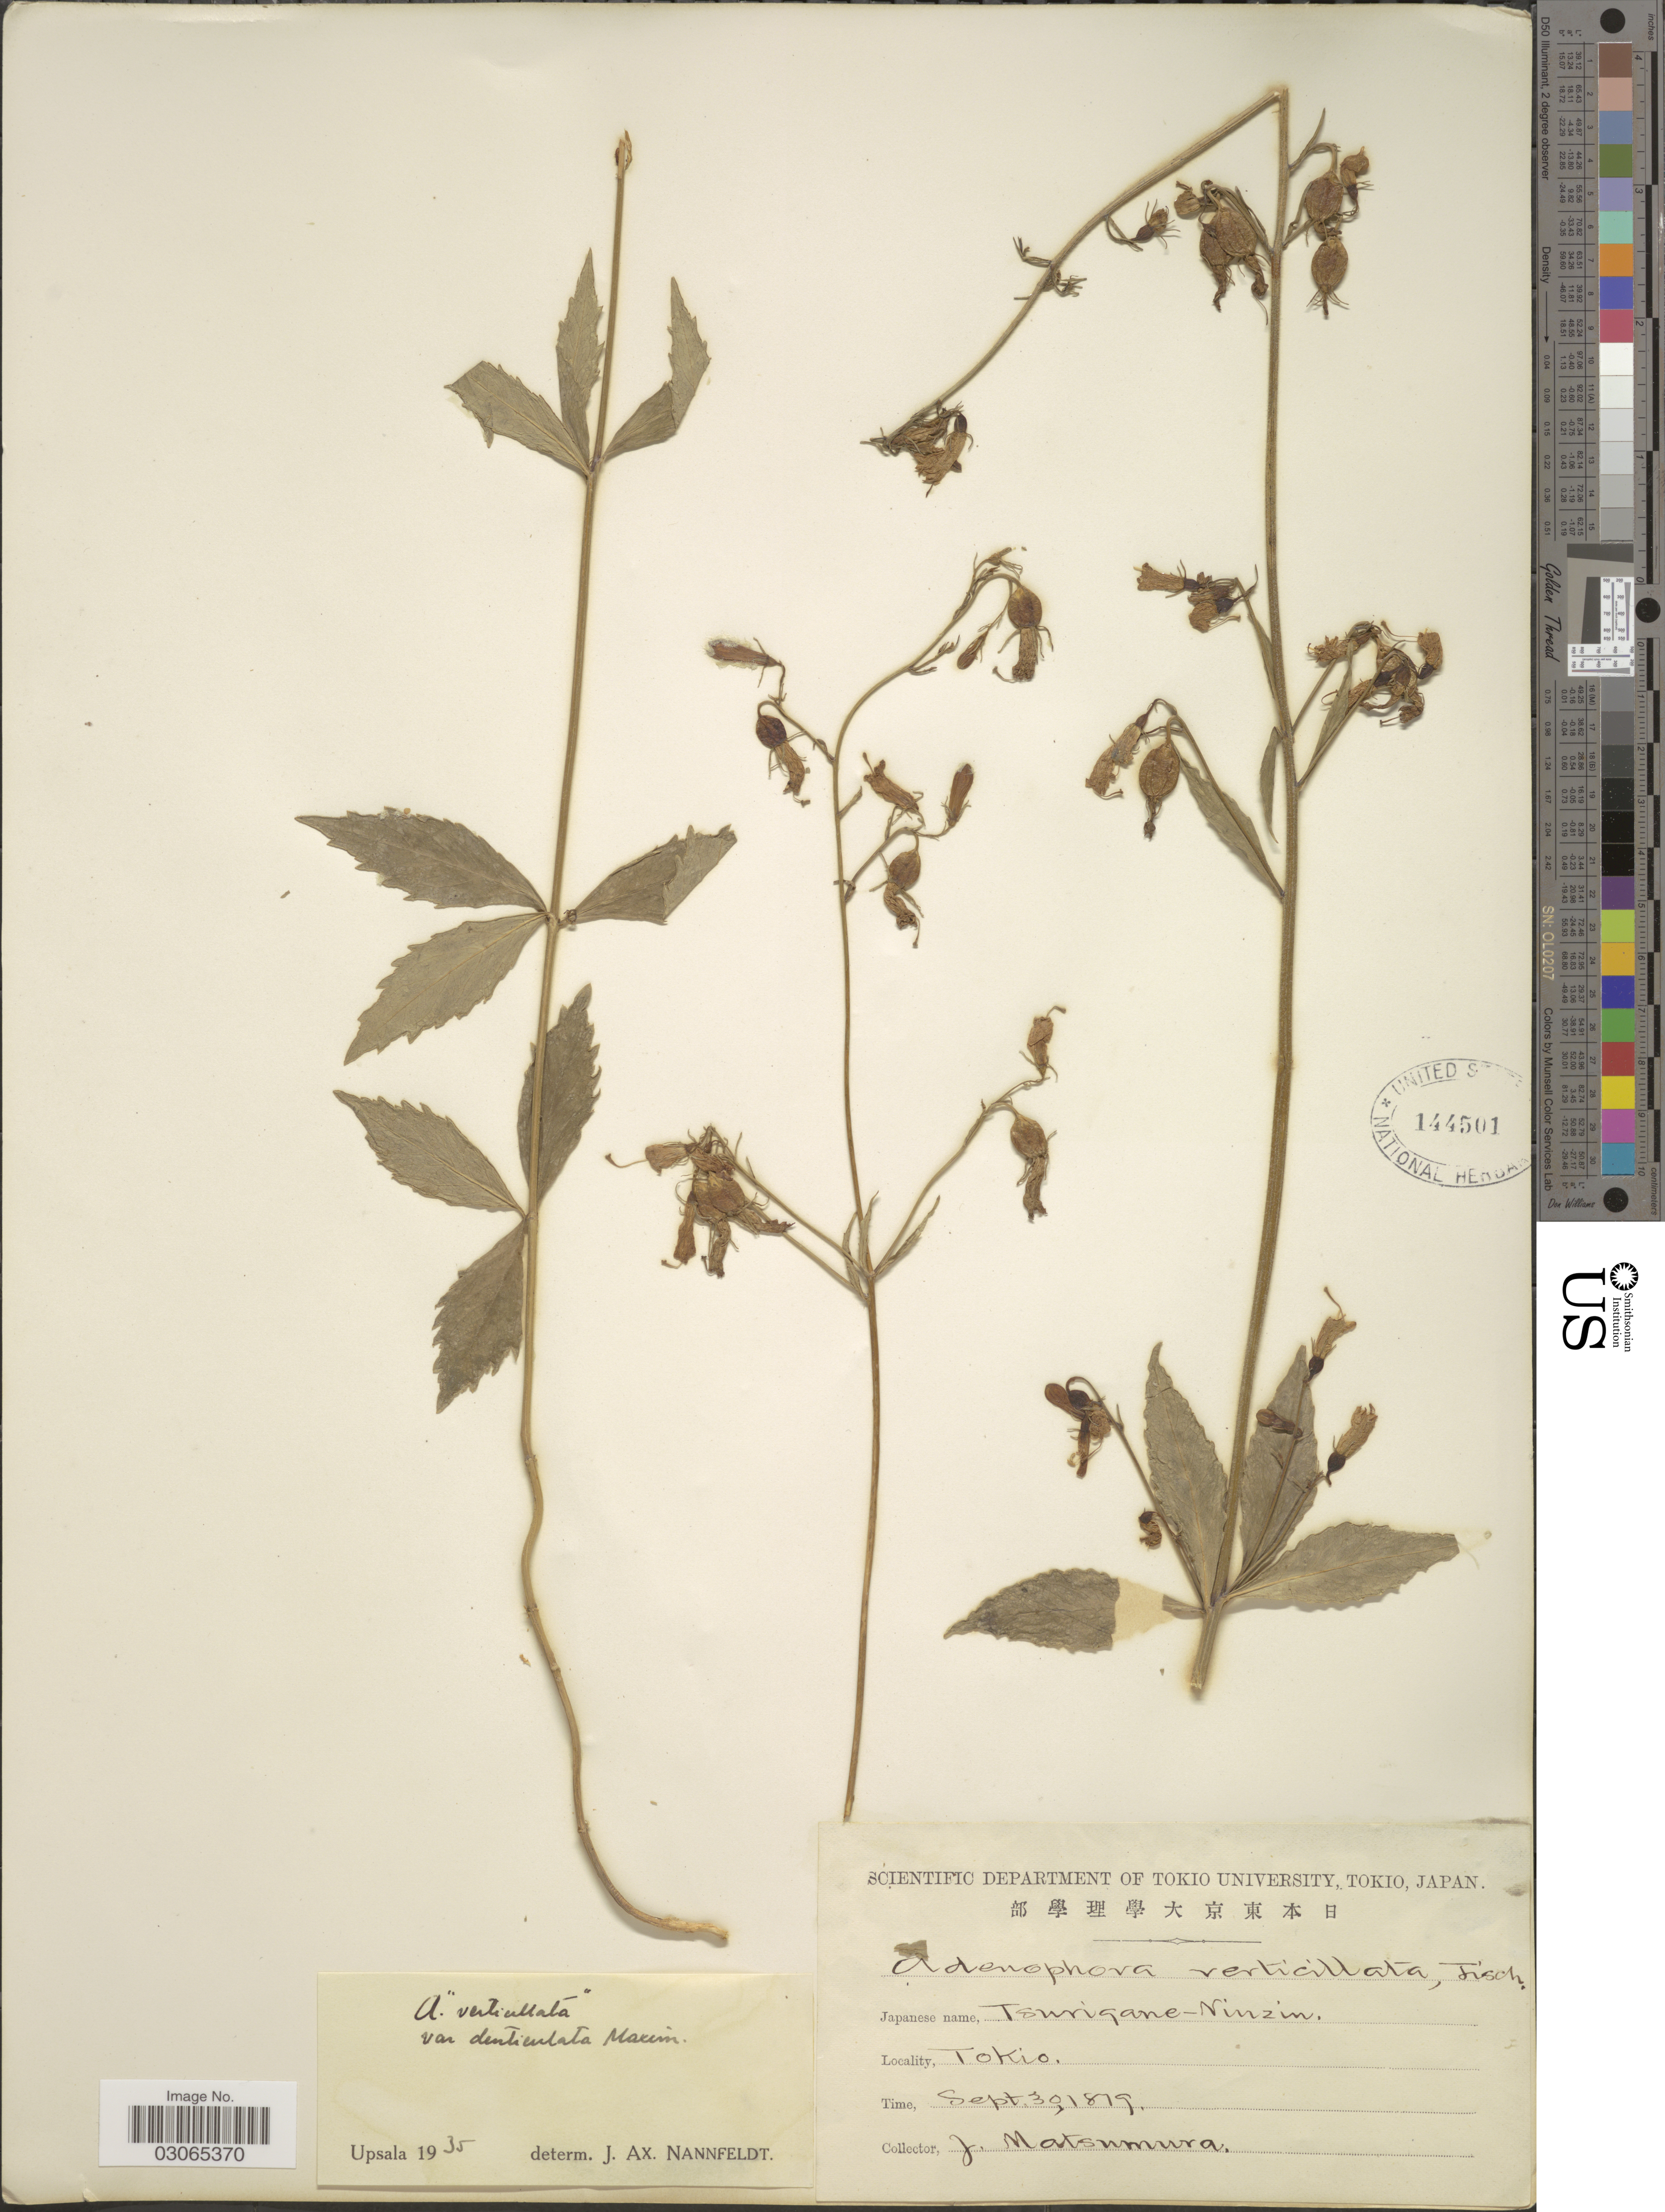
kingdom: Plantae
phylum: Tracheophyta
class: Magnoliopsida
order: Asterales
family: Campanulaceae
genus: Adenophora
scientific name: Adenophora verticillata var. denticulata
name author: Korsh.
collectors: J. Matsumura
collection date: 1879-09-30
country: Japan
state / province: Tokyo, Federal City of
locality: Tokio.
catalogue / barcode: US 144501